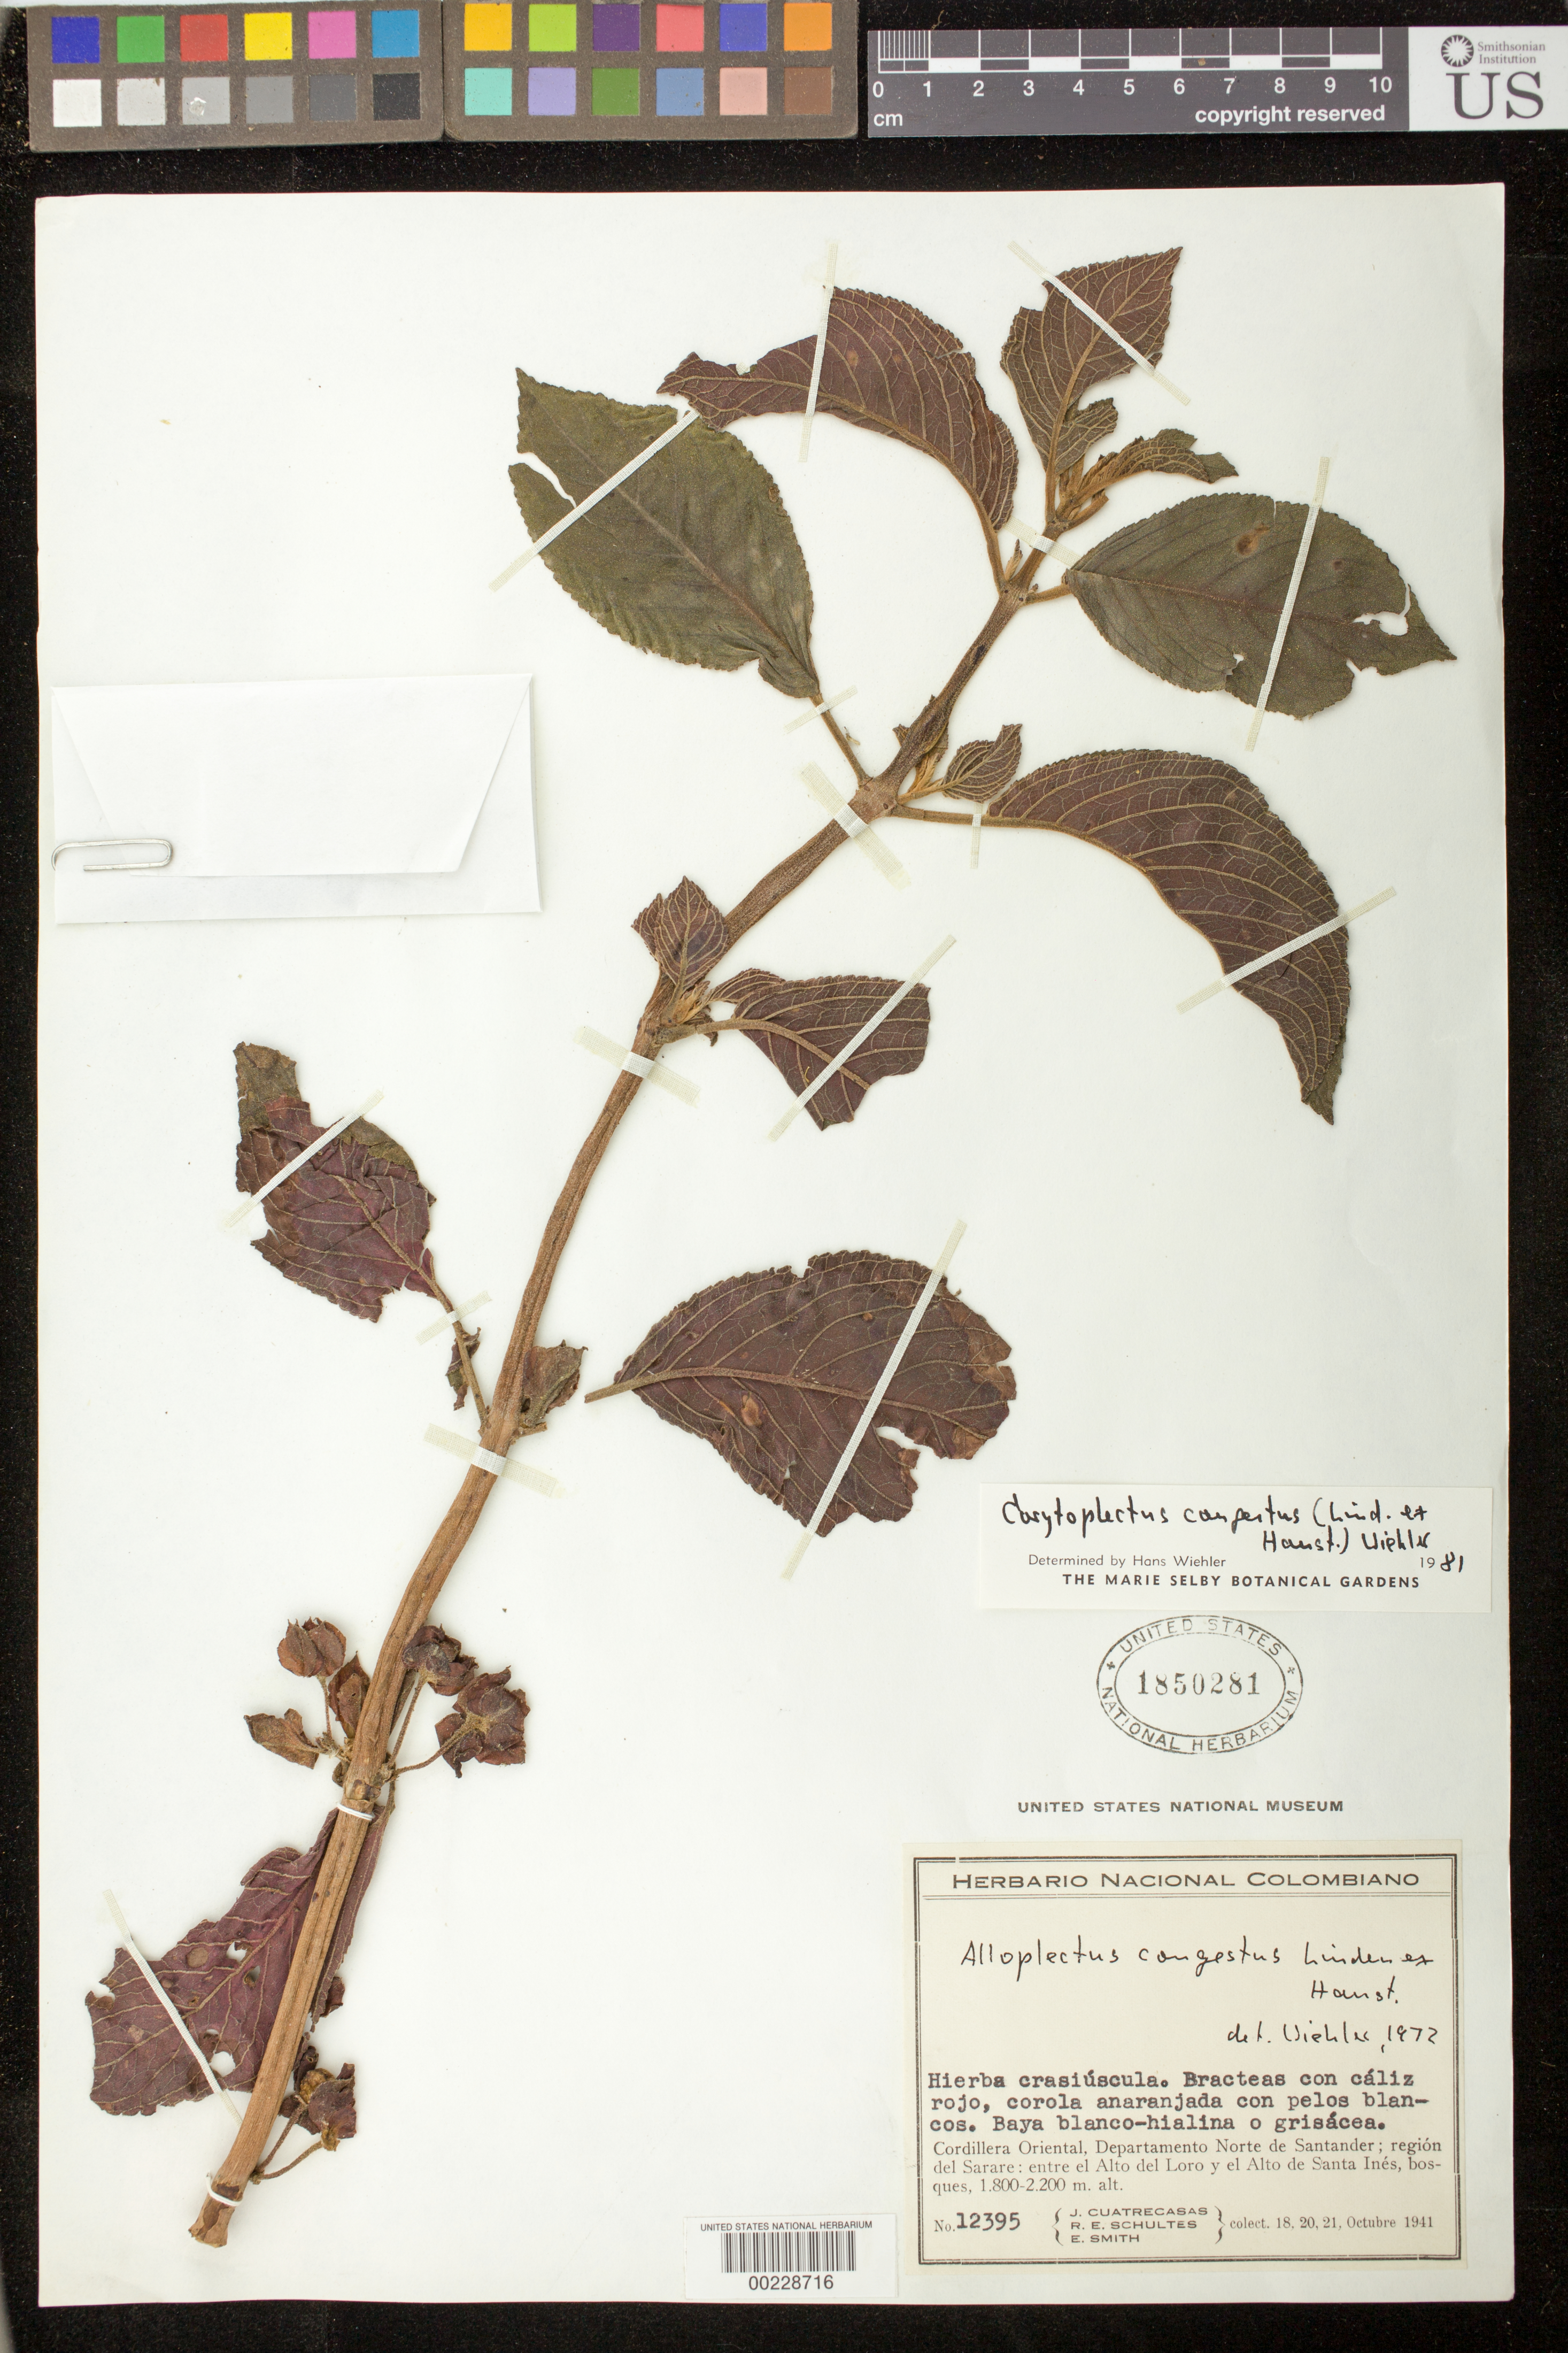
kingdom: Plantae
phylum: Tracheophyta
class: Magnoliopsida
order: Lamiales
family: Gesneriaceae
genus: Corytoplectus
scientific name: Corytoplectus congestus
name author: (Linden ex Hanst.) Wiehler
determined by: Skog, Laurence E.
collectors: J. Cuatrecasas, R. E. Schultes & C. E. Smith Jr.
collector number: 12395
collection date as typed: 18 Oct 1941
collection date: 1941-10-18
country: Colombia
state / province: Norte de Santander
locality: Cordillera Oriental; región del Sarare, entre el Alto del Loro y el Alto de Santa Inés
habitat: Bosques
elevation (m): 1800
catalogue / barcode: US 1850281